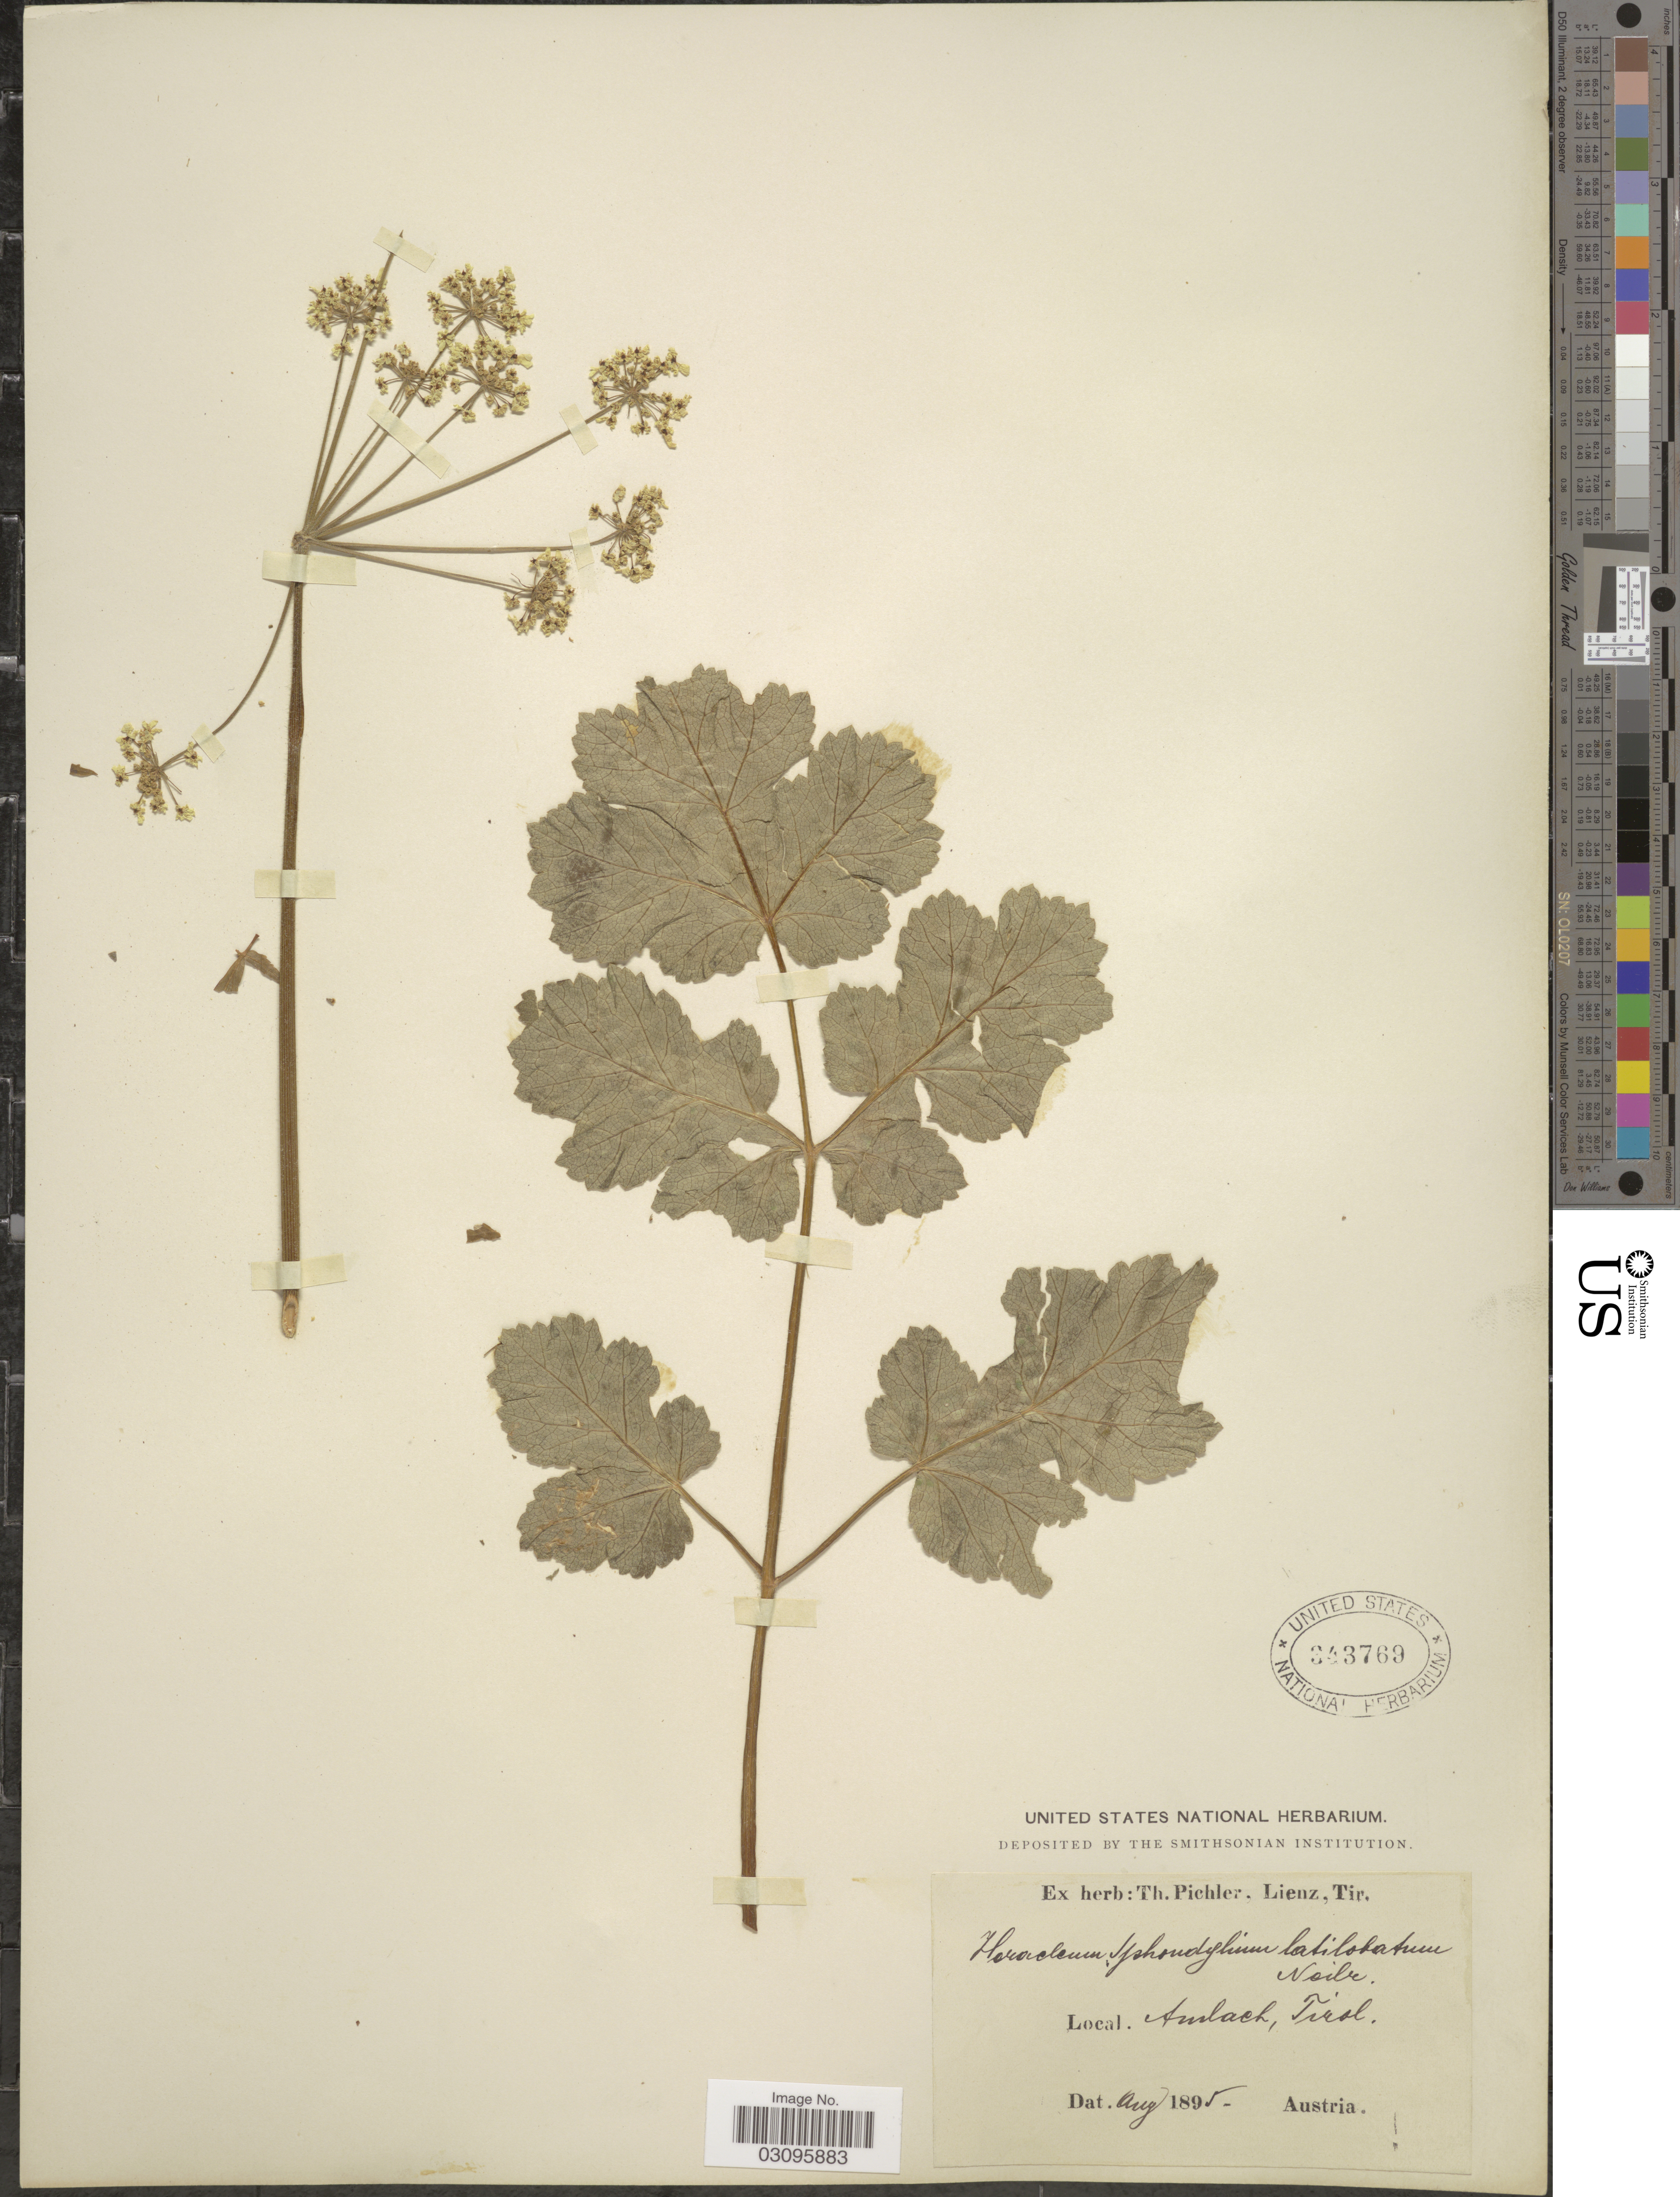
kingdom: Plantae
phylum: Tracheophyta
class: Magnoliopsida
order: Apiales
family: Apiaceae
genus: Heracleum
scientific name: Heracleum sphondylium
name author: L.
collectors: ex herb. T. Pichler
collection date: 1895-08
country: Austria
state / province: Tirol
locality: Amlach.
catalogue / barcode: US 343769